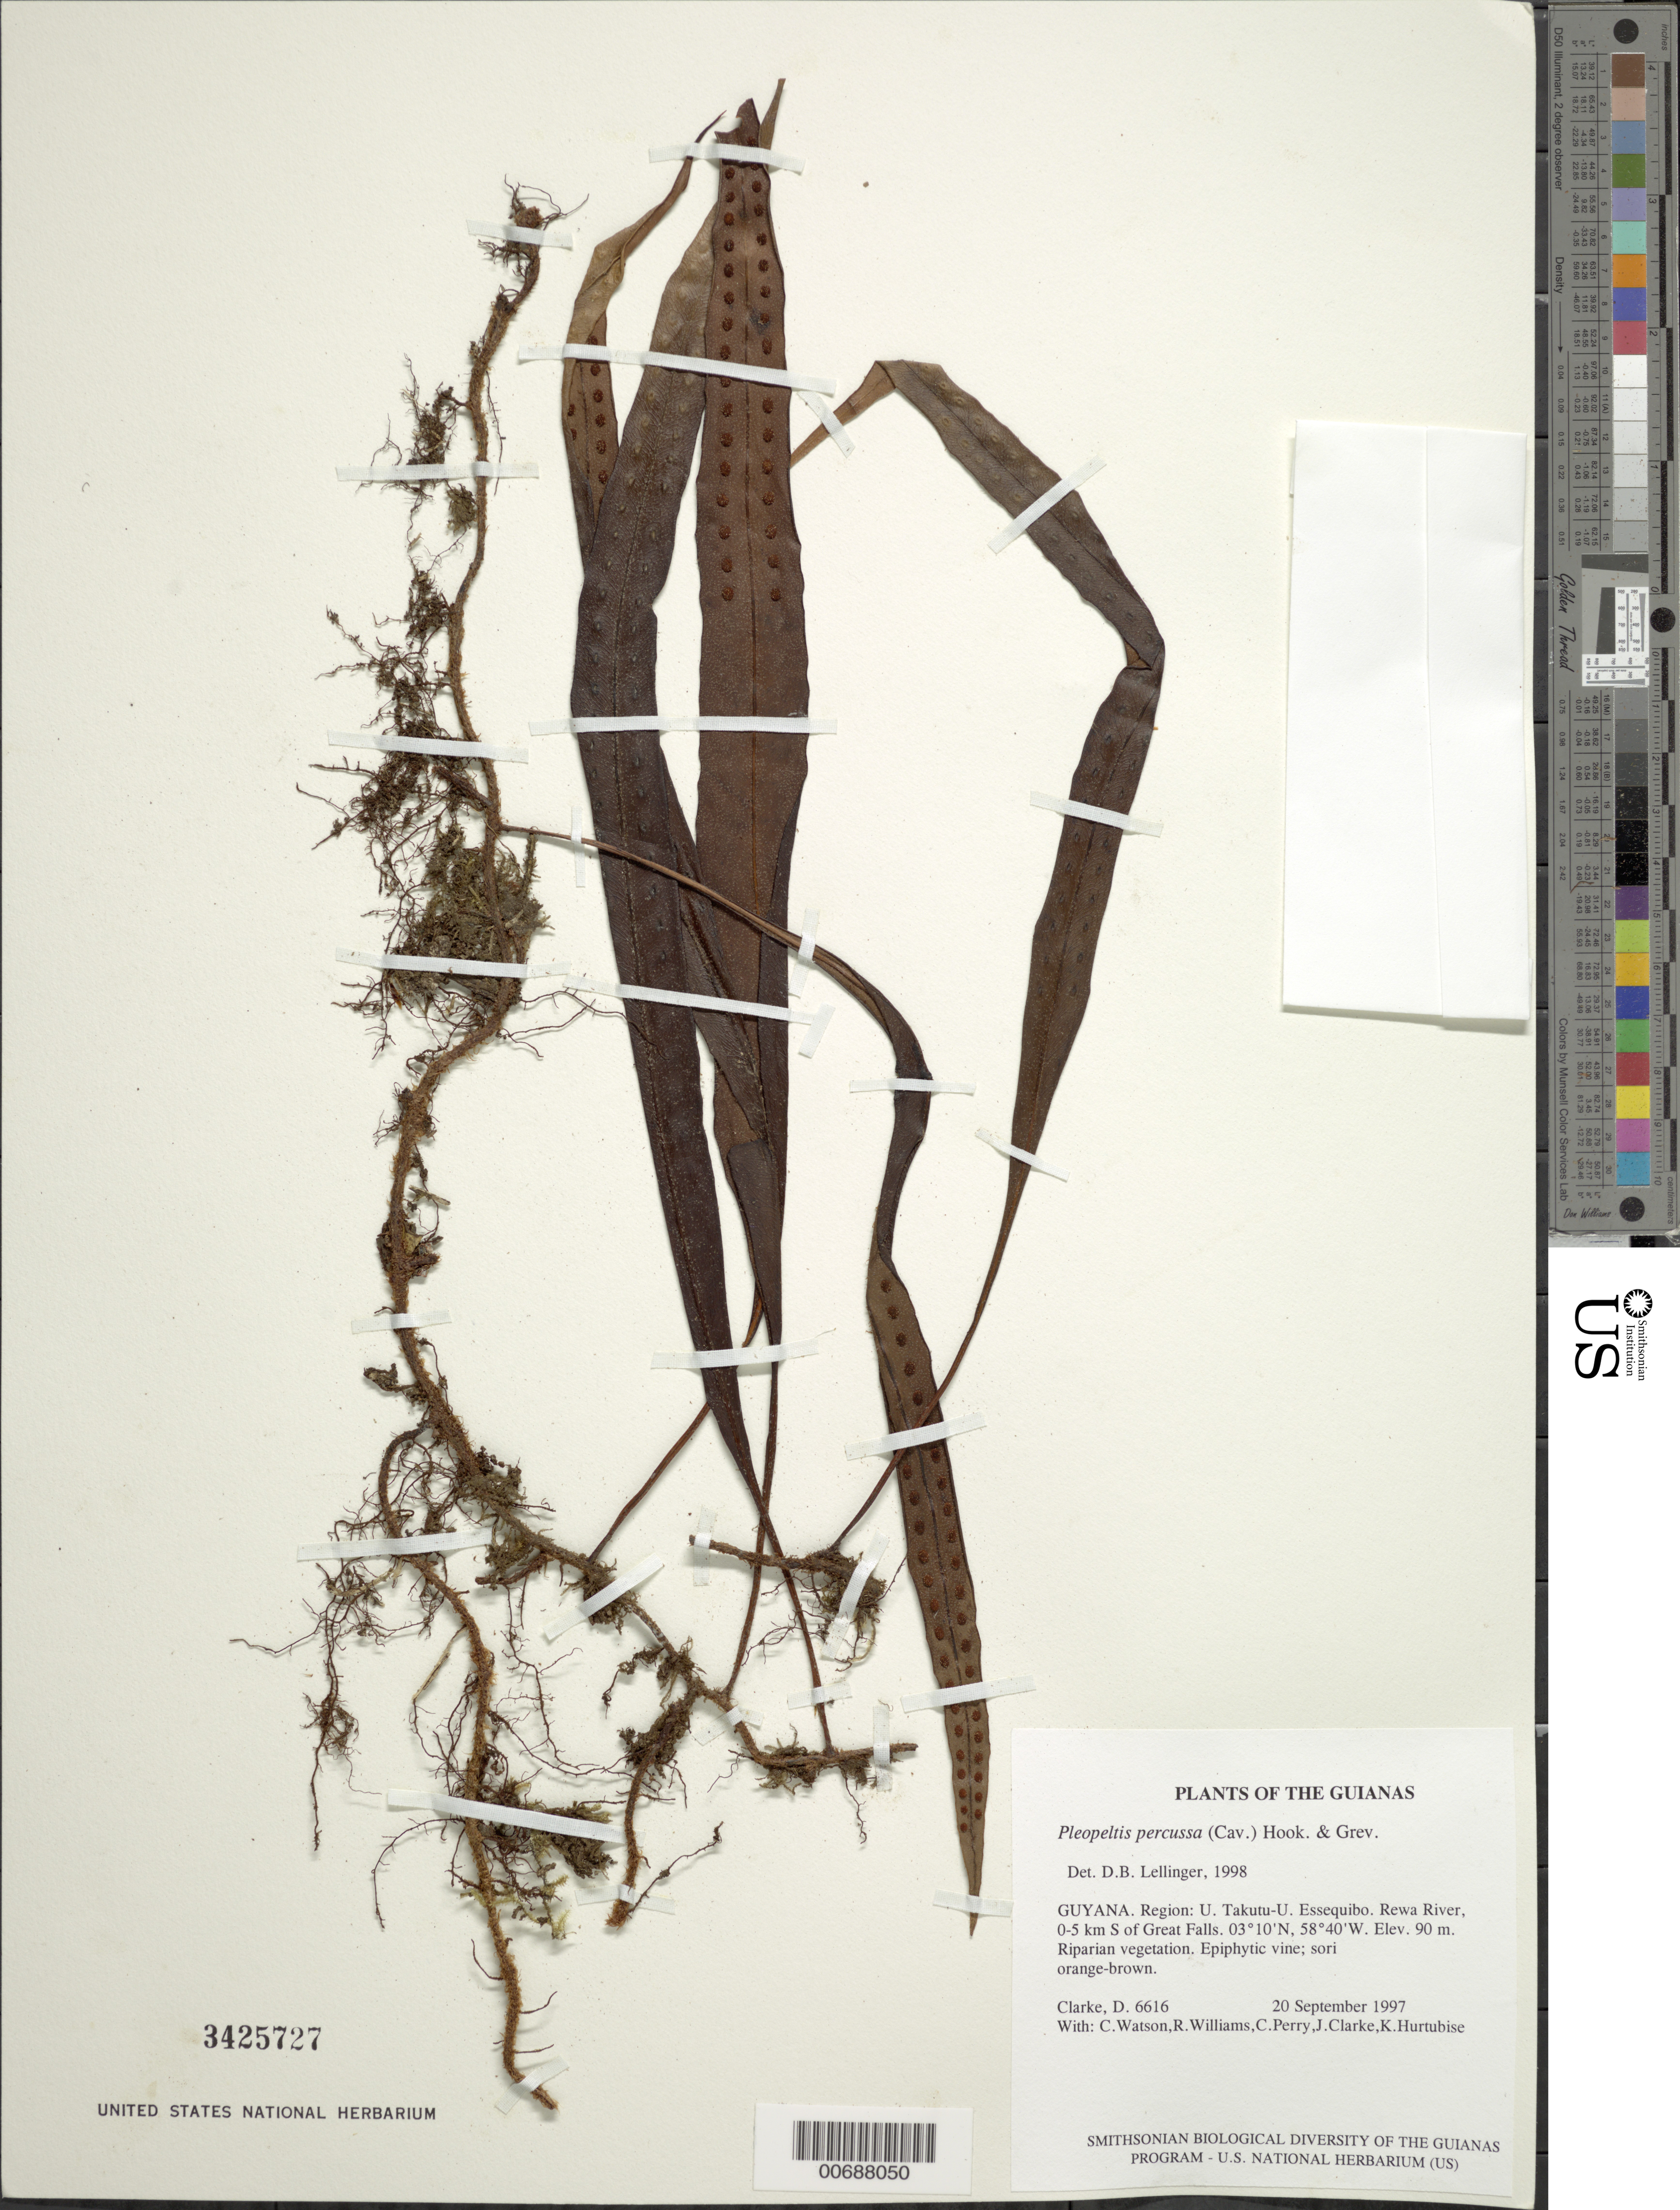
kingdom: Plantae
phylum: Tracheophyta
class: Polypodiopsida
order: Polypodiales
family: Polypodiaceae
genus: Microgramma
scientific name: Microgramma percussa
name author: (Cav.) de la Sota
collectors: H. D. Clarke, C. Watson, R. Williams, C. Perry, J. Clarke & K. Hurtubise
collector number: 6616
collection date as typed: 20 September 1997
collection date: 1997-09-20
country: Guyana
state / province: U. Takutu-U. Essequibo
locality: Rewa River, 0-5 km S of Great Falls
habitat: Riparian vegetation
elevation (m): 90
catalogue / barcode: US 3425727